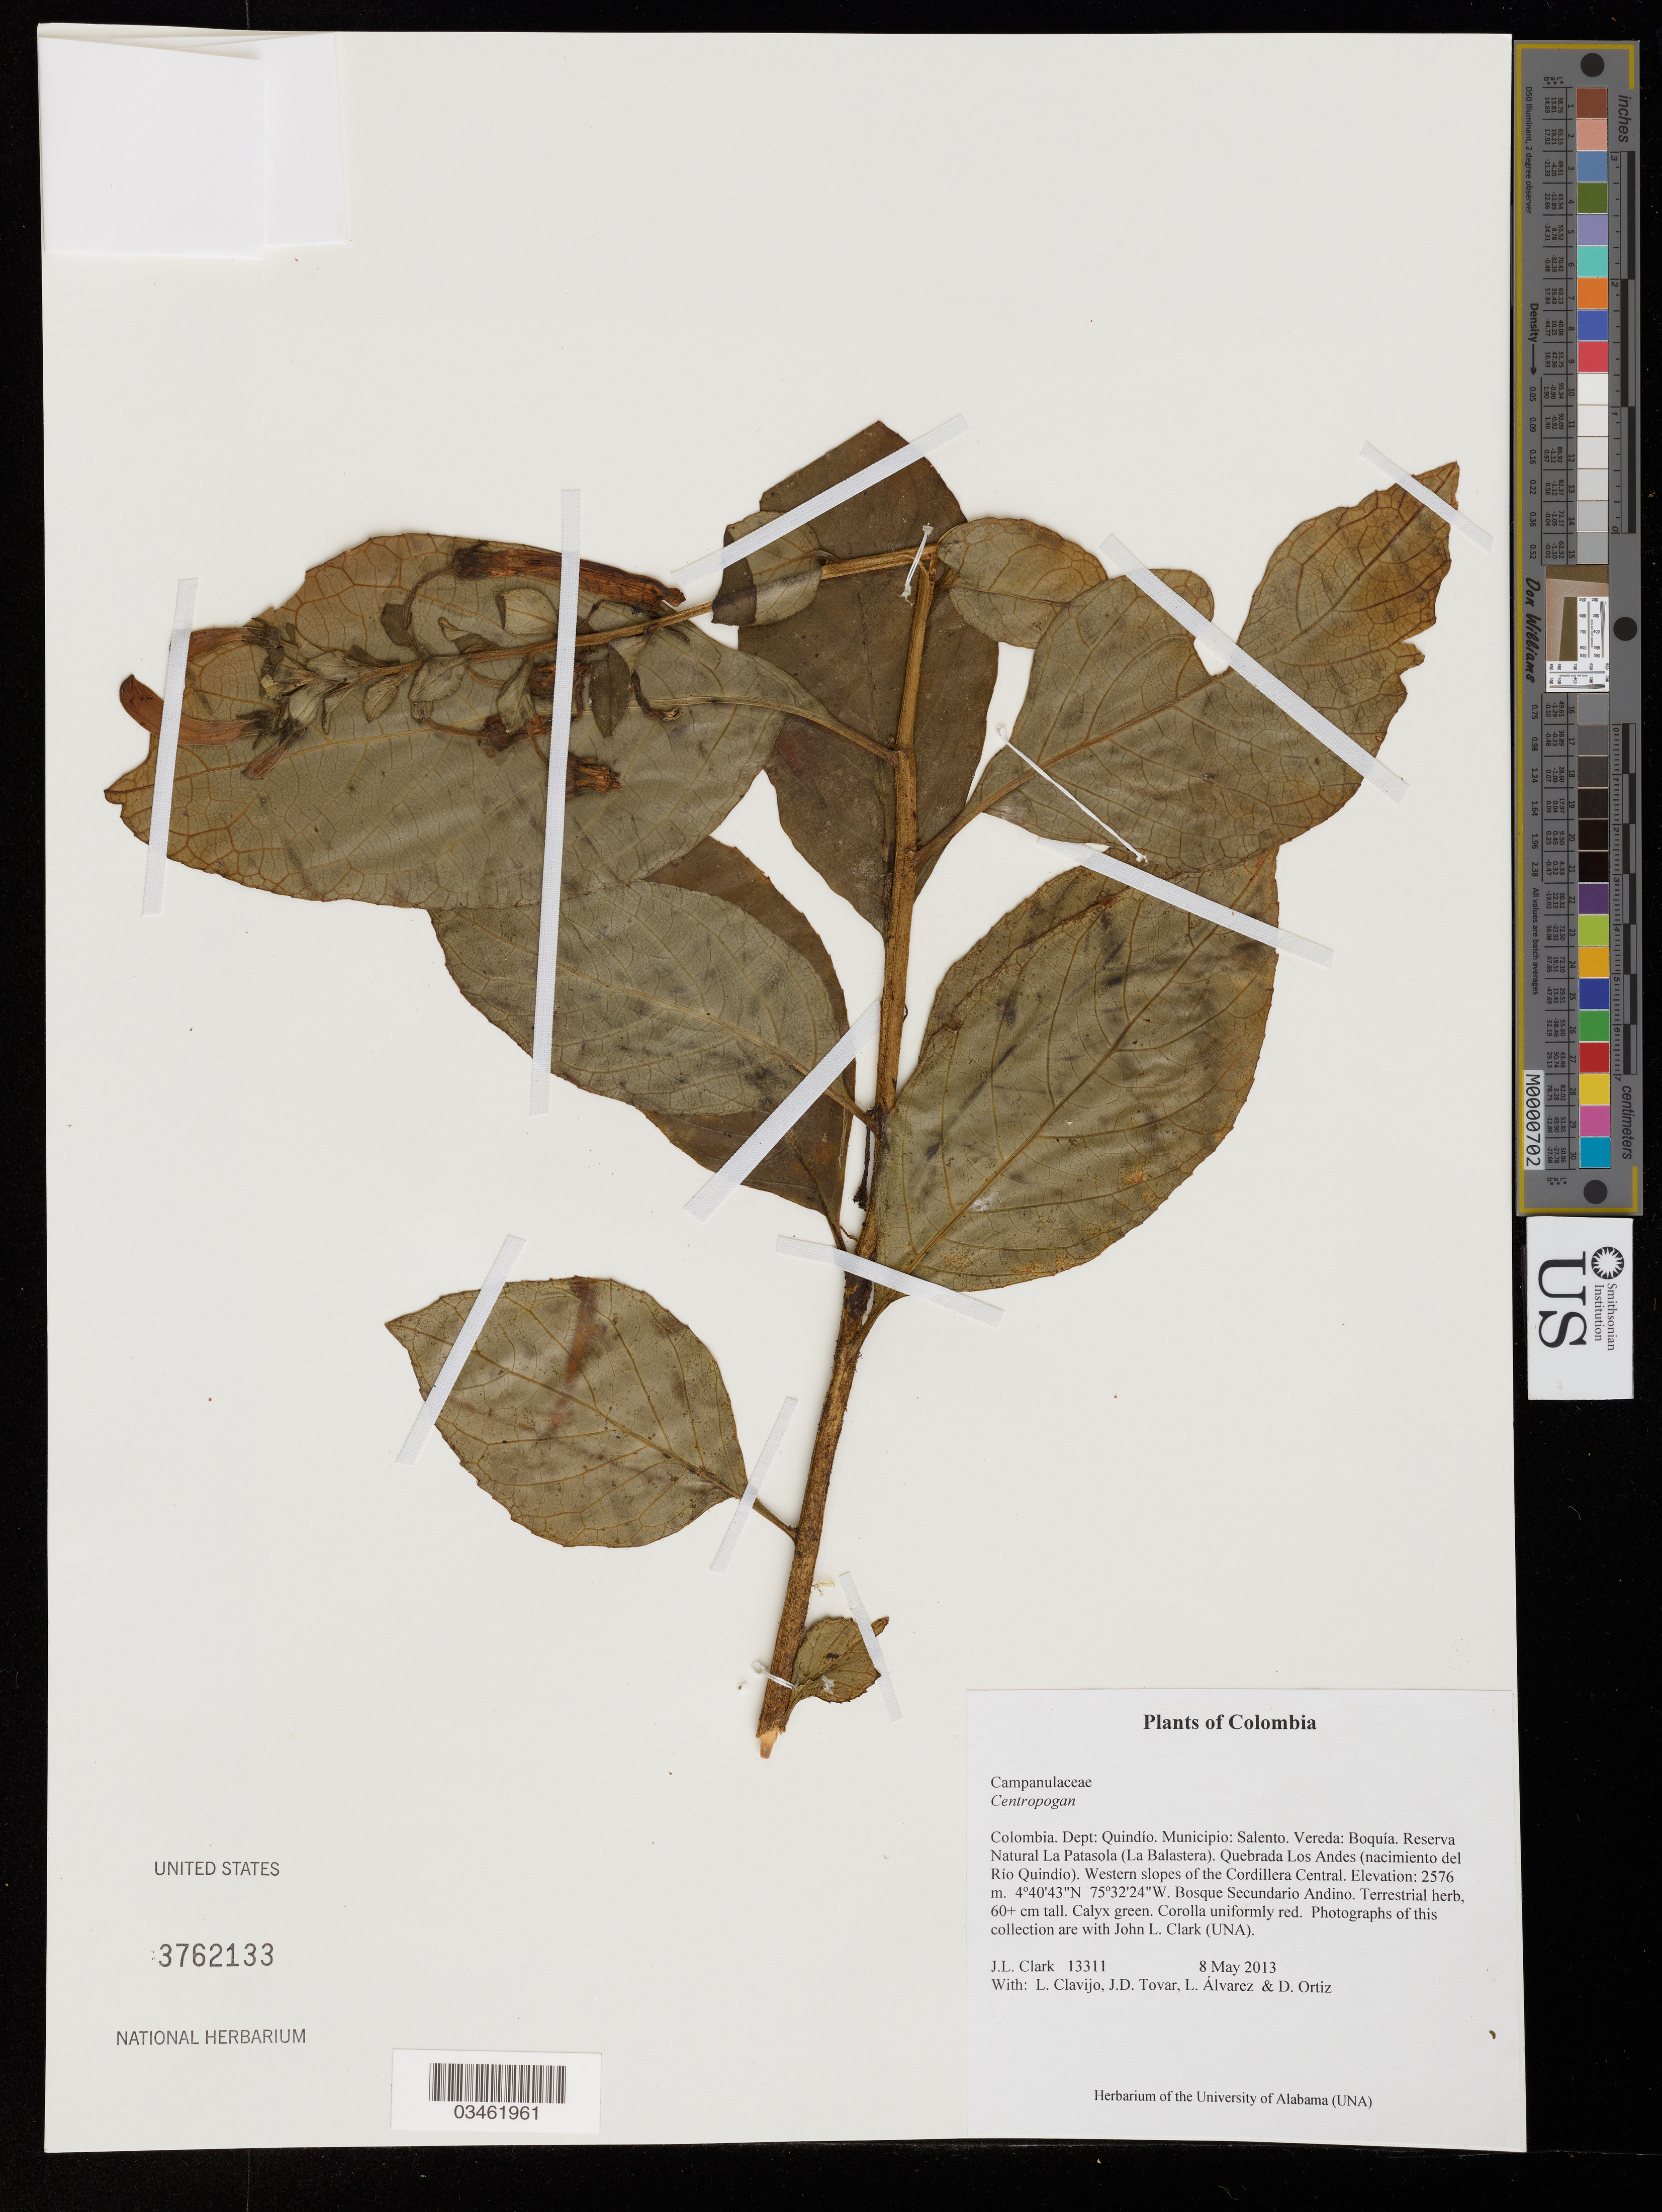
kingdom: Plantae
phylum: Tracheophyta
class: Magnoliopsida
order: Asterales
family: Campanulaceae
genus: Centropogon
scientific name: Centropogon sp.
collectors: J. L. Clark, L. Clavijo, J. Tovar, L. Alvarez & D. Ortiz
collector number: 13311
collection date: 2013-05-08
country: Colombia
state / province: Quindío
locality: Dept: Quindío. Municipio: Salento. Vereda: Boquía. Reserva Natural La Patasola (La Balastera). Quebrada Los Andes (nacimiento del Río Quindío). Western slopes of the Cordillera Central.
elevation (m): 2576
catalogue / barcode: US 3762133